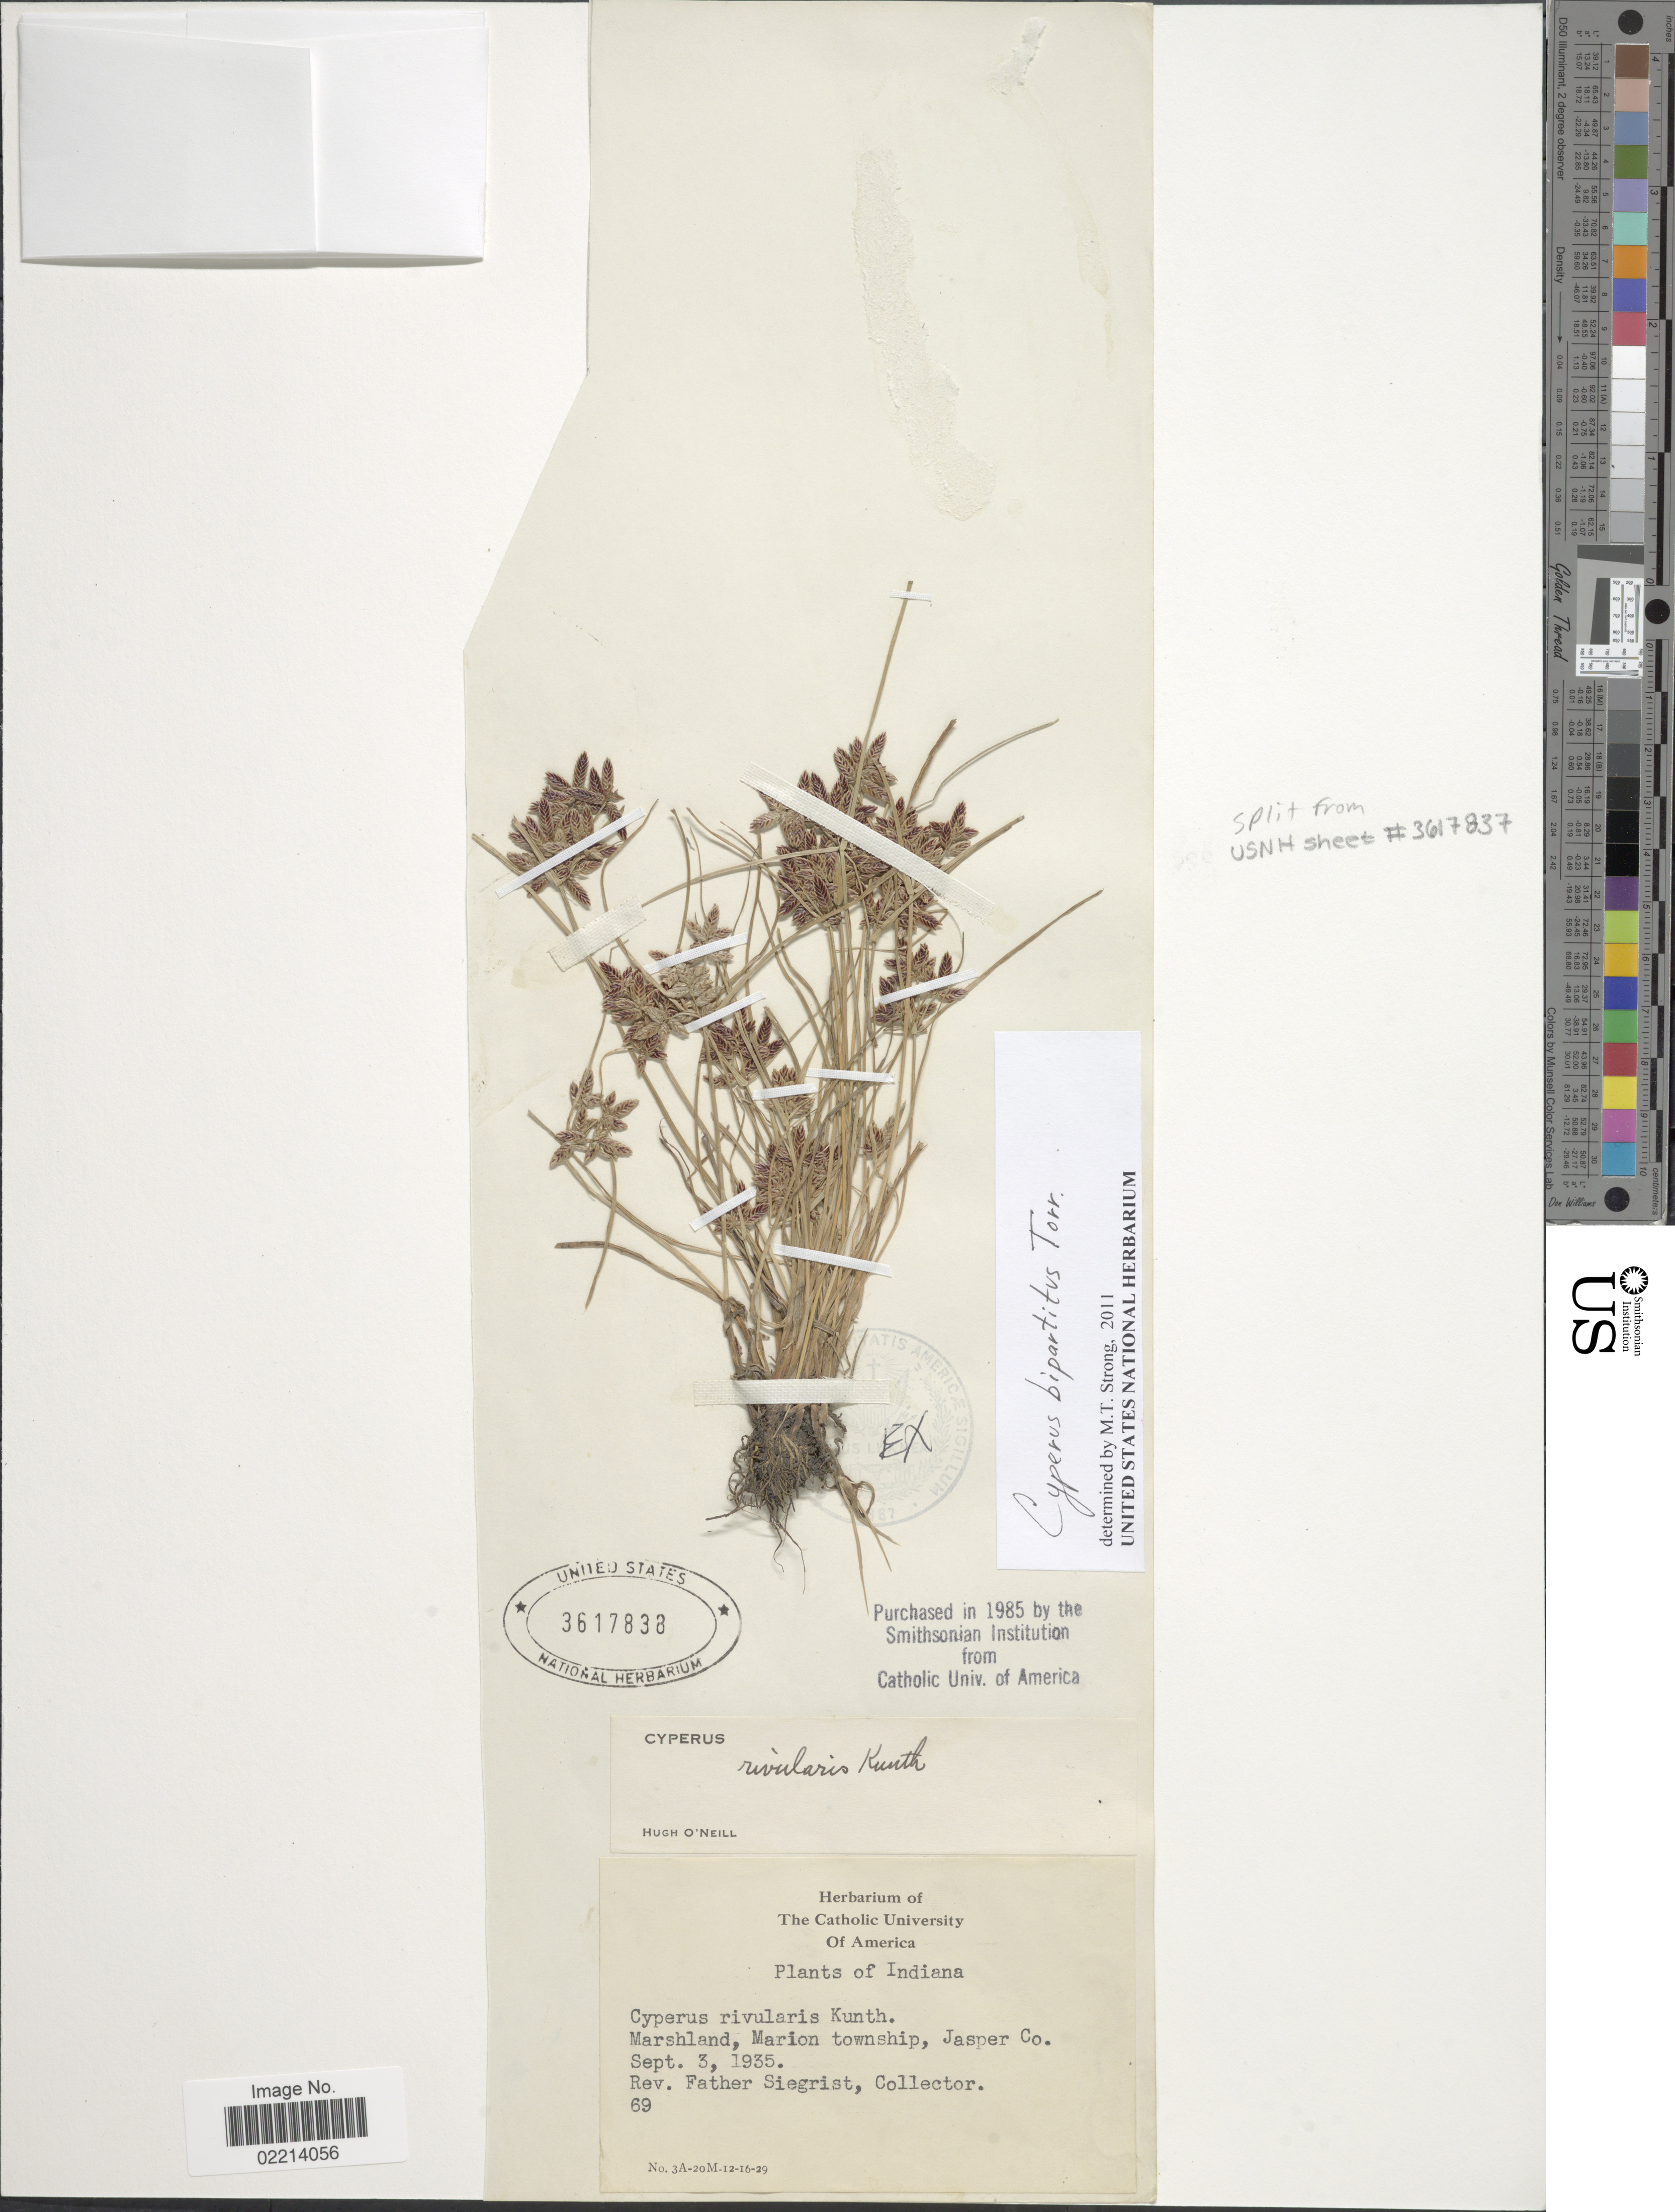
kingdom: Plantae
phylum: Tracheophyta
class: Liliopsida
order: Poales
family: Cyperaceae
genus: Cyperus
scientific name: Cyperus bipartitus Torr.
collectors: Siegrist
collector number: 69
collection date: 1935-09-03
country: United States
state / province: Indiana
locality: Marshland, Marion township, Jasper Co.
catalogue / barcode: US 3617838